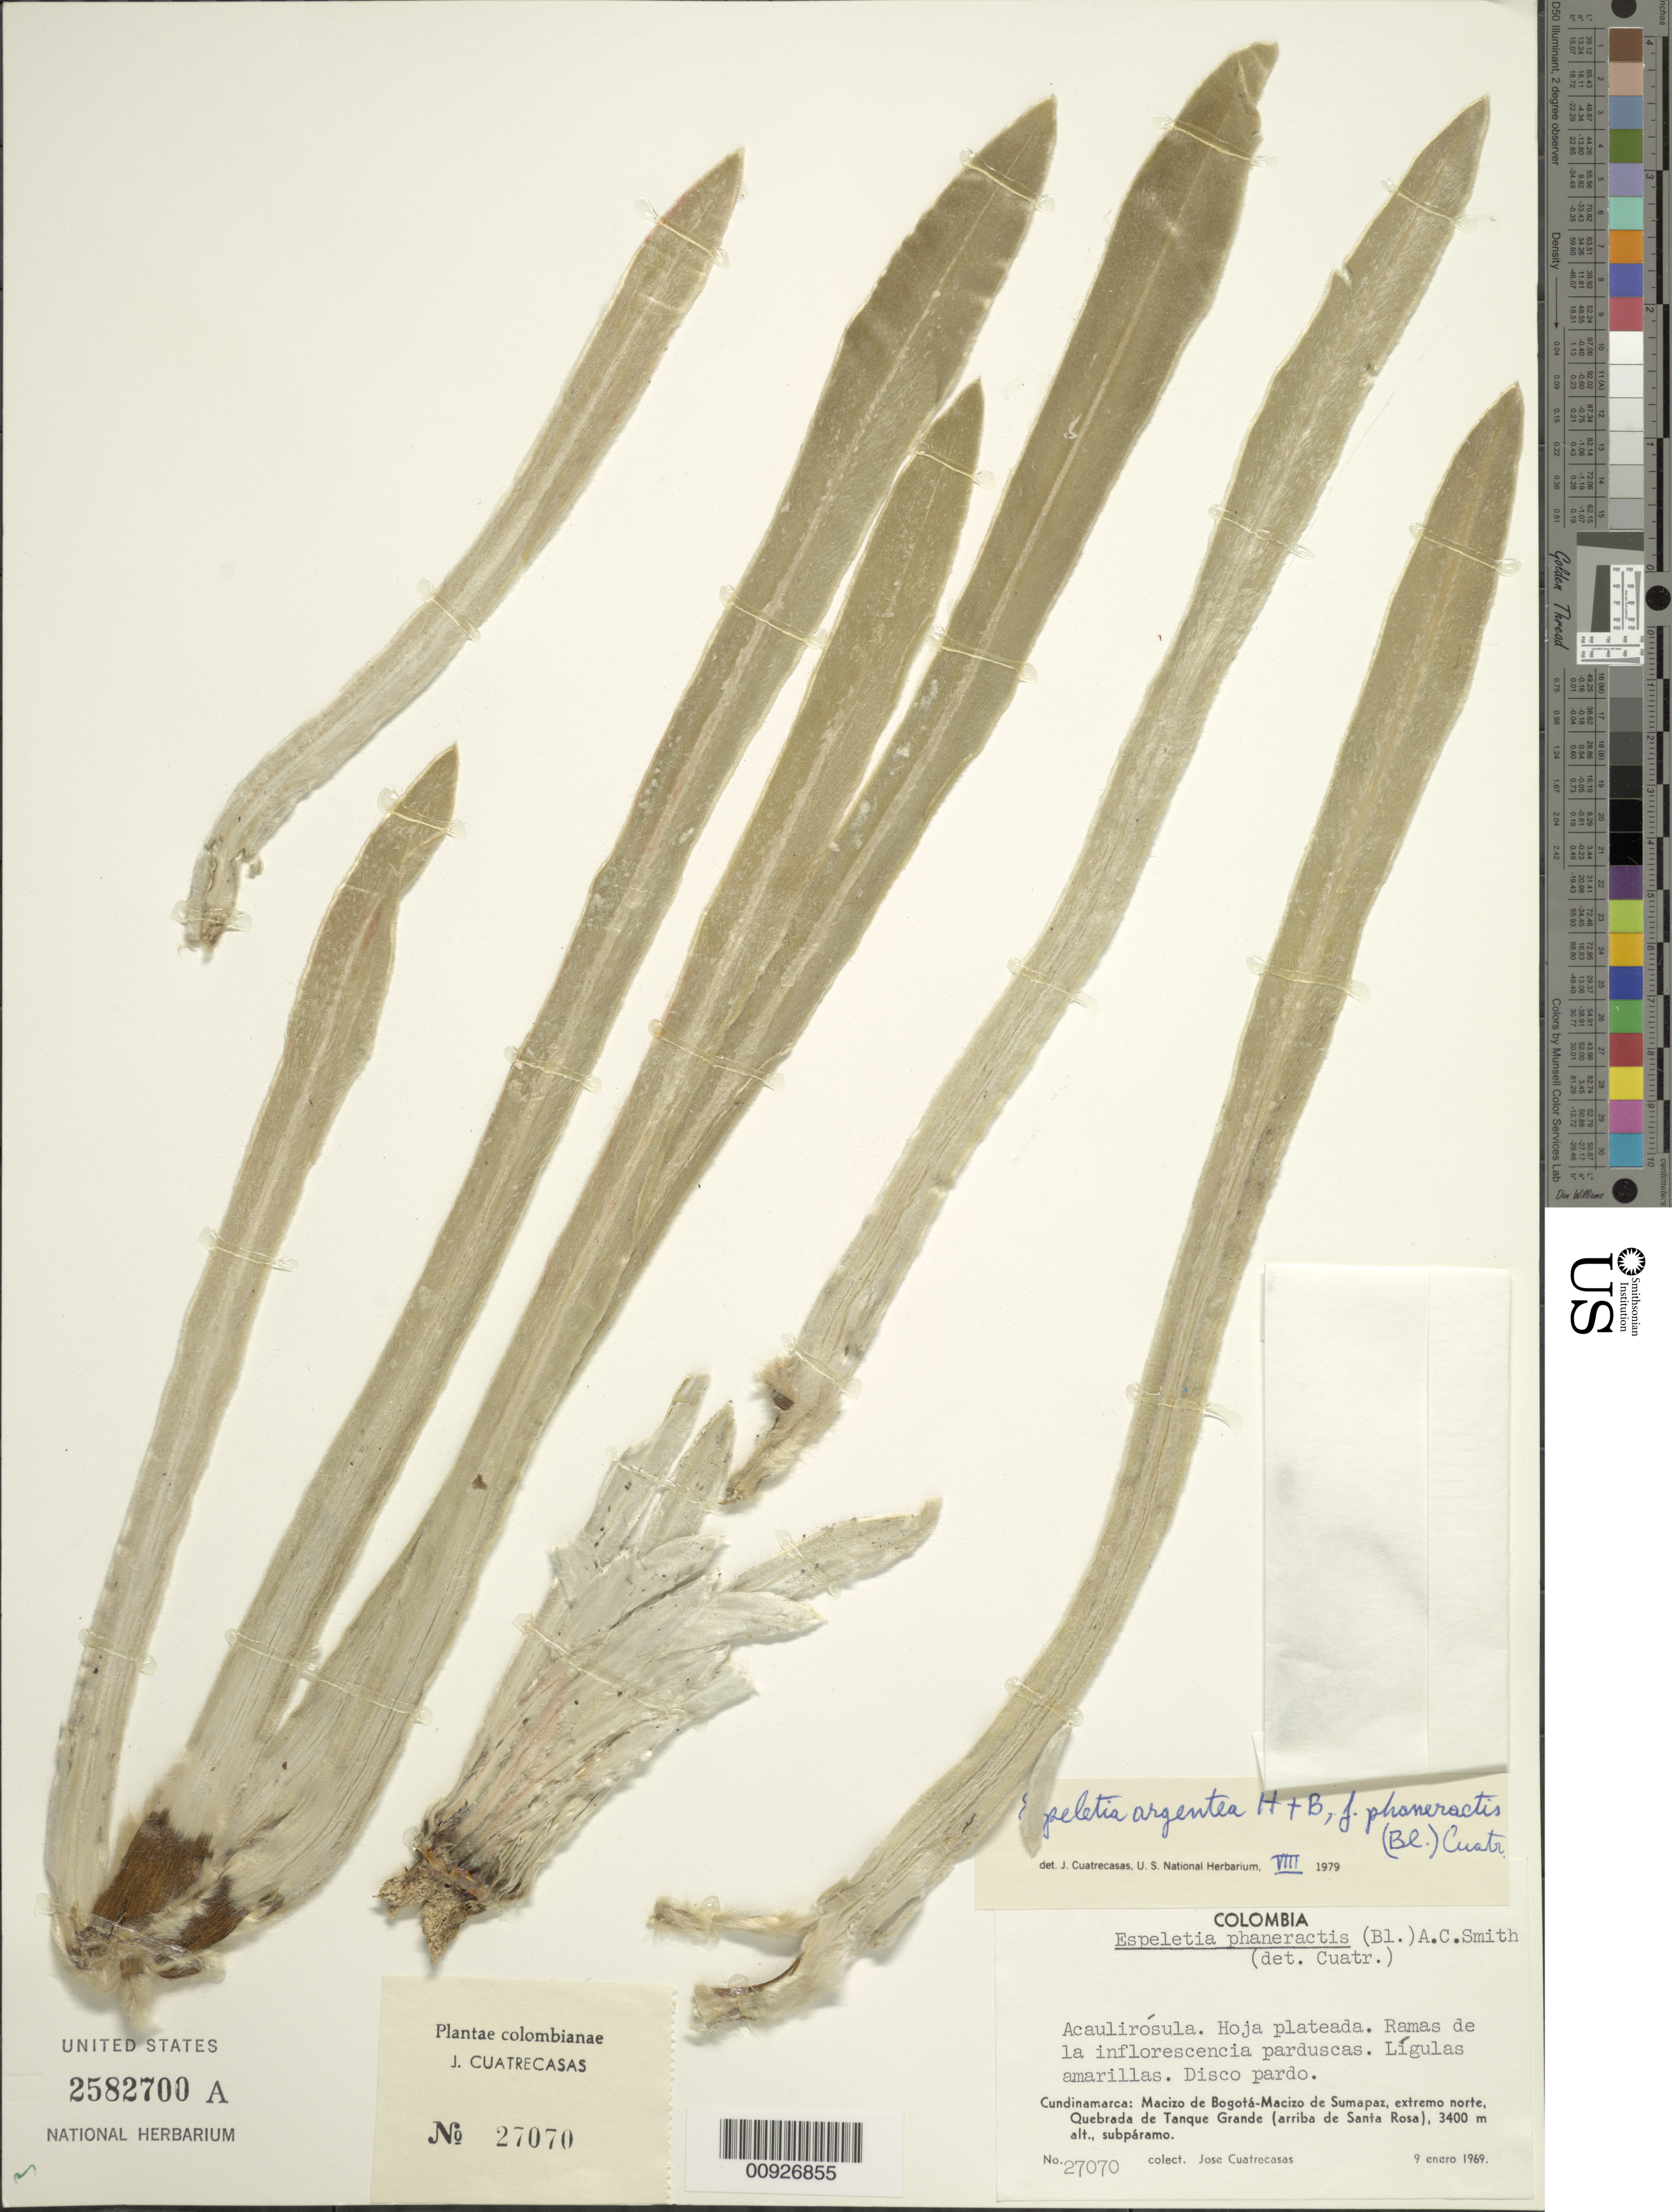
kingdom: Plantae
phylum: Tracheophyta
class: Magnoliopsida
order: Asterales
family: Asteraceae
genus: Espeletia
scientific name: Espeletia argentea f. phaneractis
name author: (S.F. Blake) Cuatrec.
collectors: J. Cuatrecasas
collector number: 27070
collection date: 1969-01-09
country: Colombia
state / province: Cundinamarca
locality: Macizo de Bogotá-Macizo de Sumapaz, extremo norte, Quebrada del Tanque Grande (arriba de Santa Rosa).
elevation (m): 3400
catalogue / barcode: US 2582700A